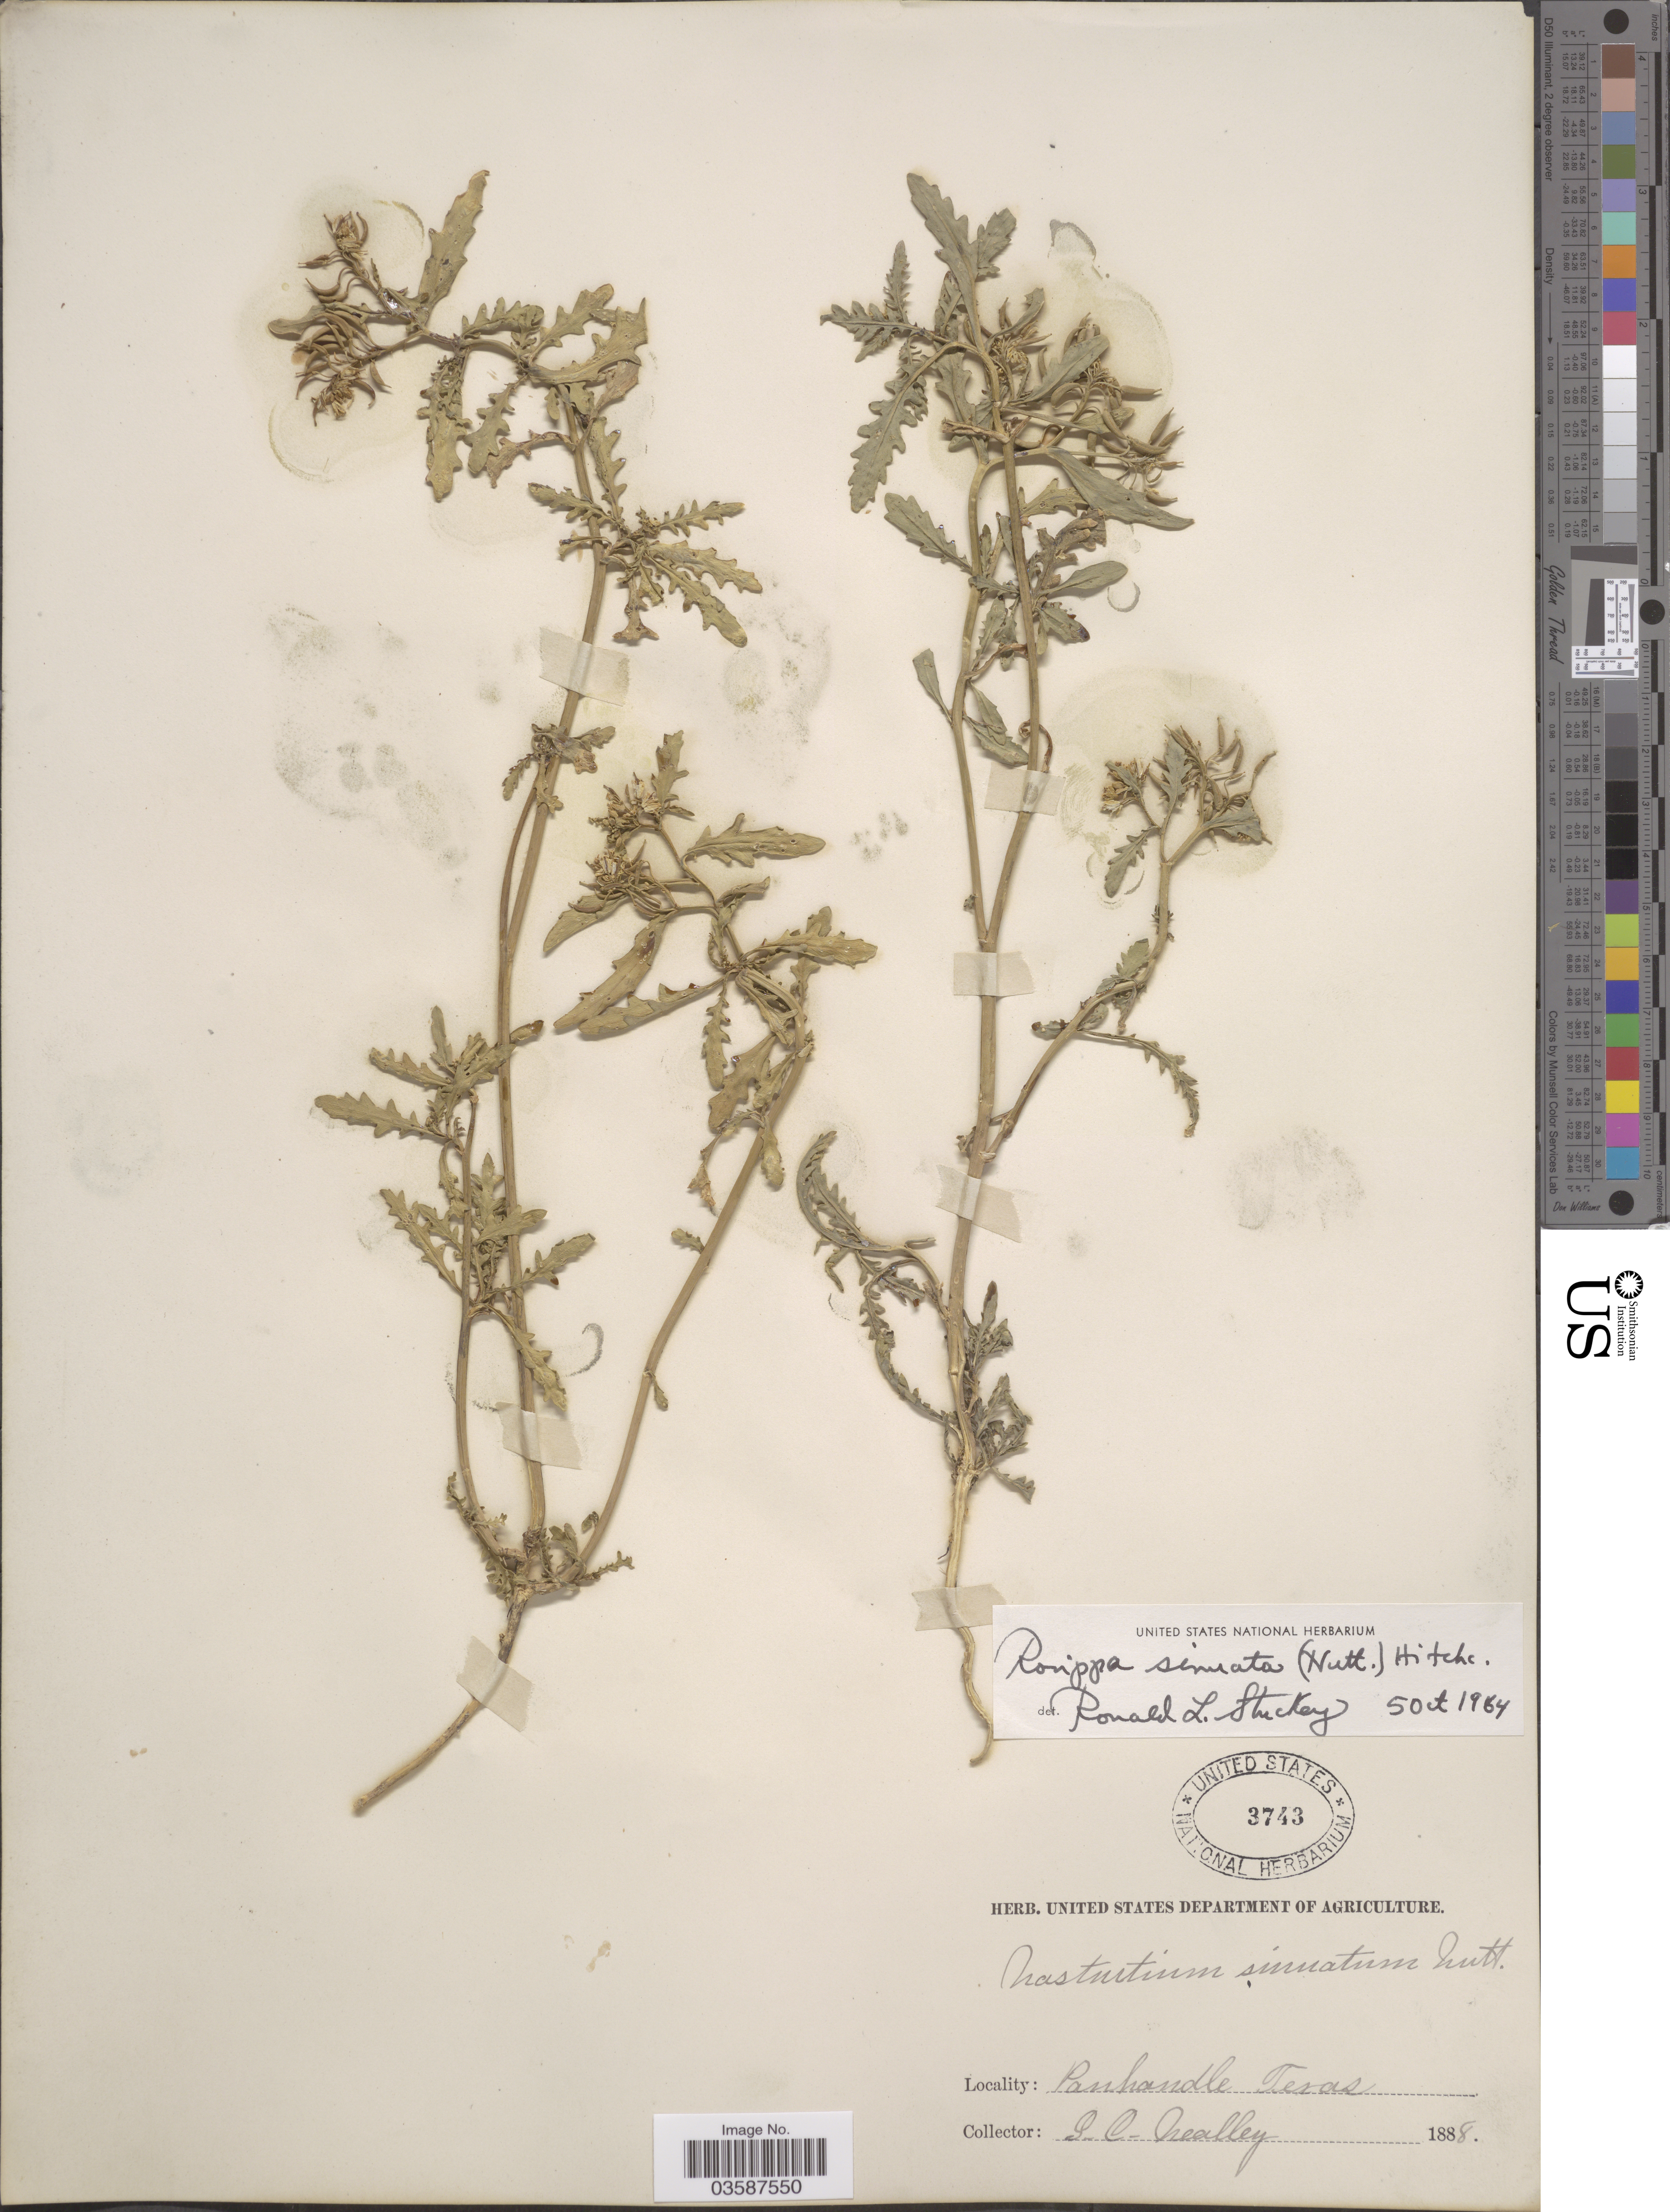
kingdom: Plantae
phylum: Tracheophyta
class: Magnoliopsida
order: Brassicales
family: Brassicaceae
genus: Rorippa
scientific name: Rorippa sinuata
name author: (Nutt.) Hitchc.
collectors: G. C. Nealley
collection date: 1888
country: United States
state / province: Texas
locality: Panhandle.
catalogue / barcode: US 3743